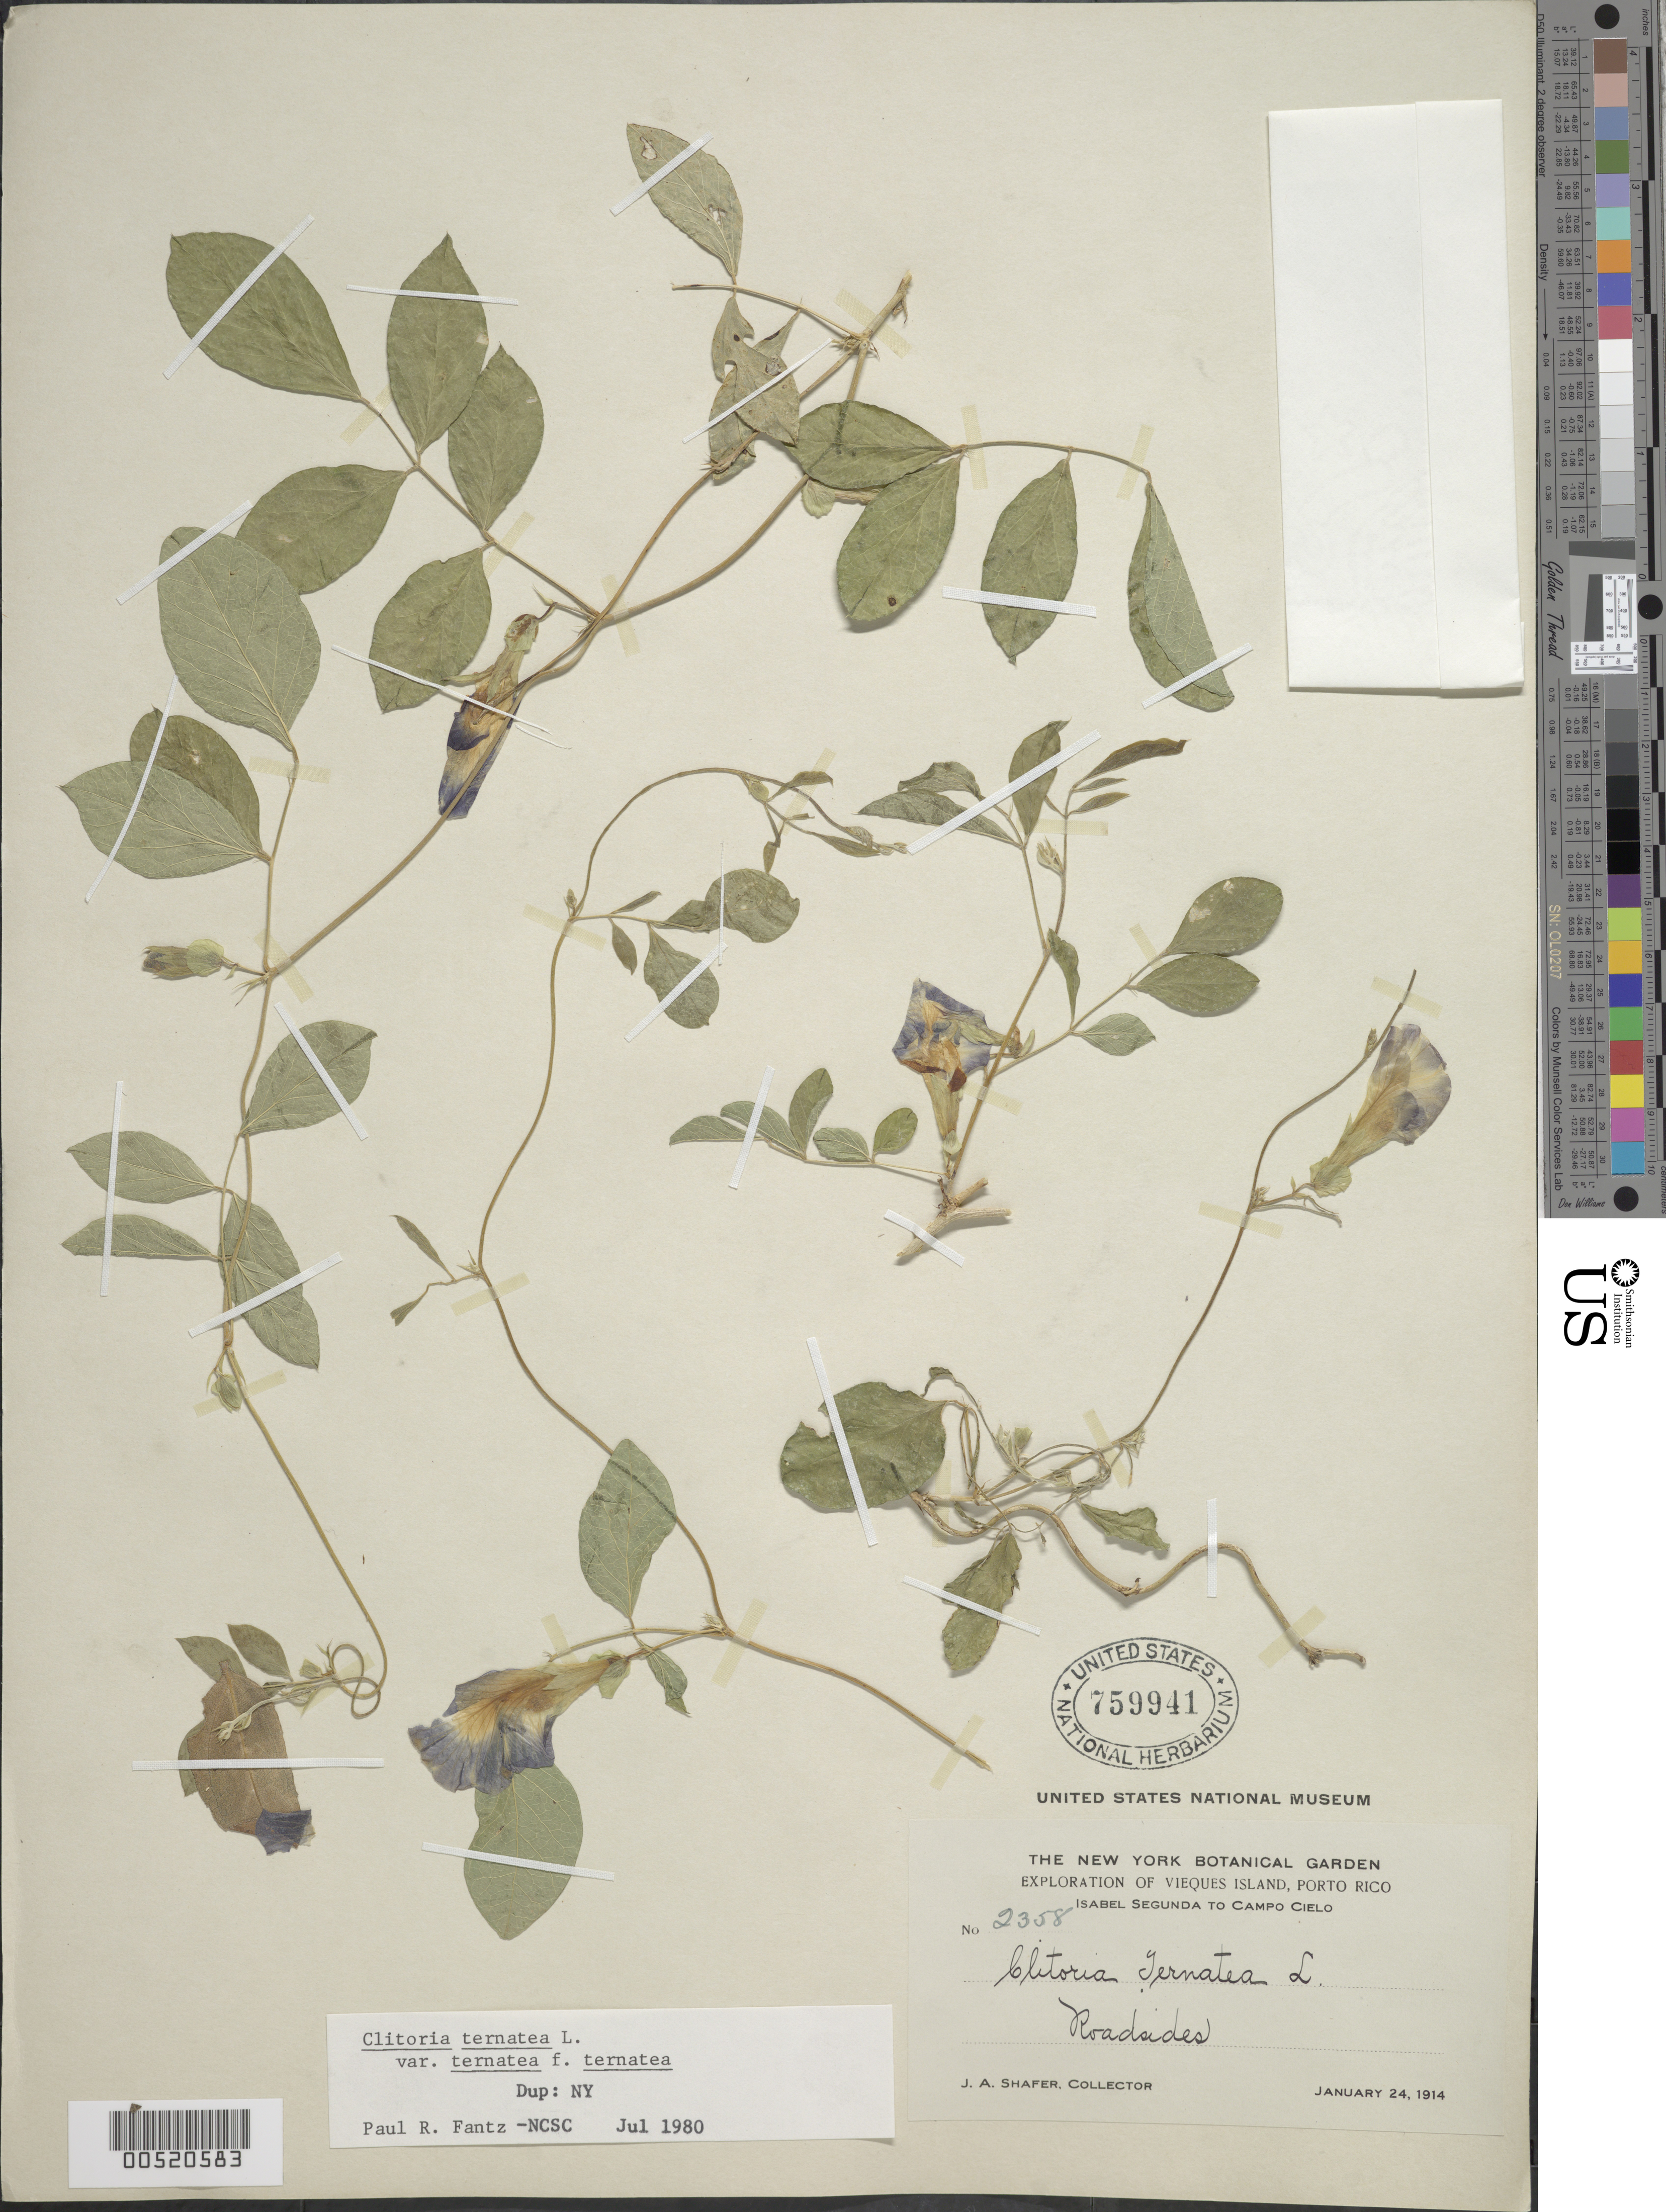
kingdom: Plantae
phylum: Tracheophyta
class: Magnoliopsida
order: Fabales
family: Fabaceae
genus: Clitoria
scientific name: Clitoria ternatea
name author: L.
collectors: J. A. Shafer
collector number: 2358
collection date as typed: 24 Jan 1914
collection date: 1914-01-24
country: Puerto Rico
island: Greater Antilles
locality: Vieques Island: Isabel Segunda to Campo Cielo. Roadsides.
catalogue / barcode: US 759941